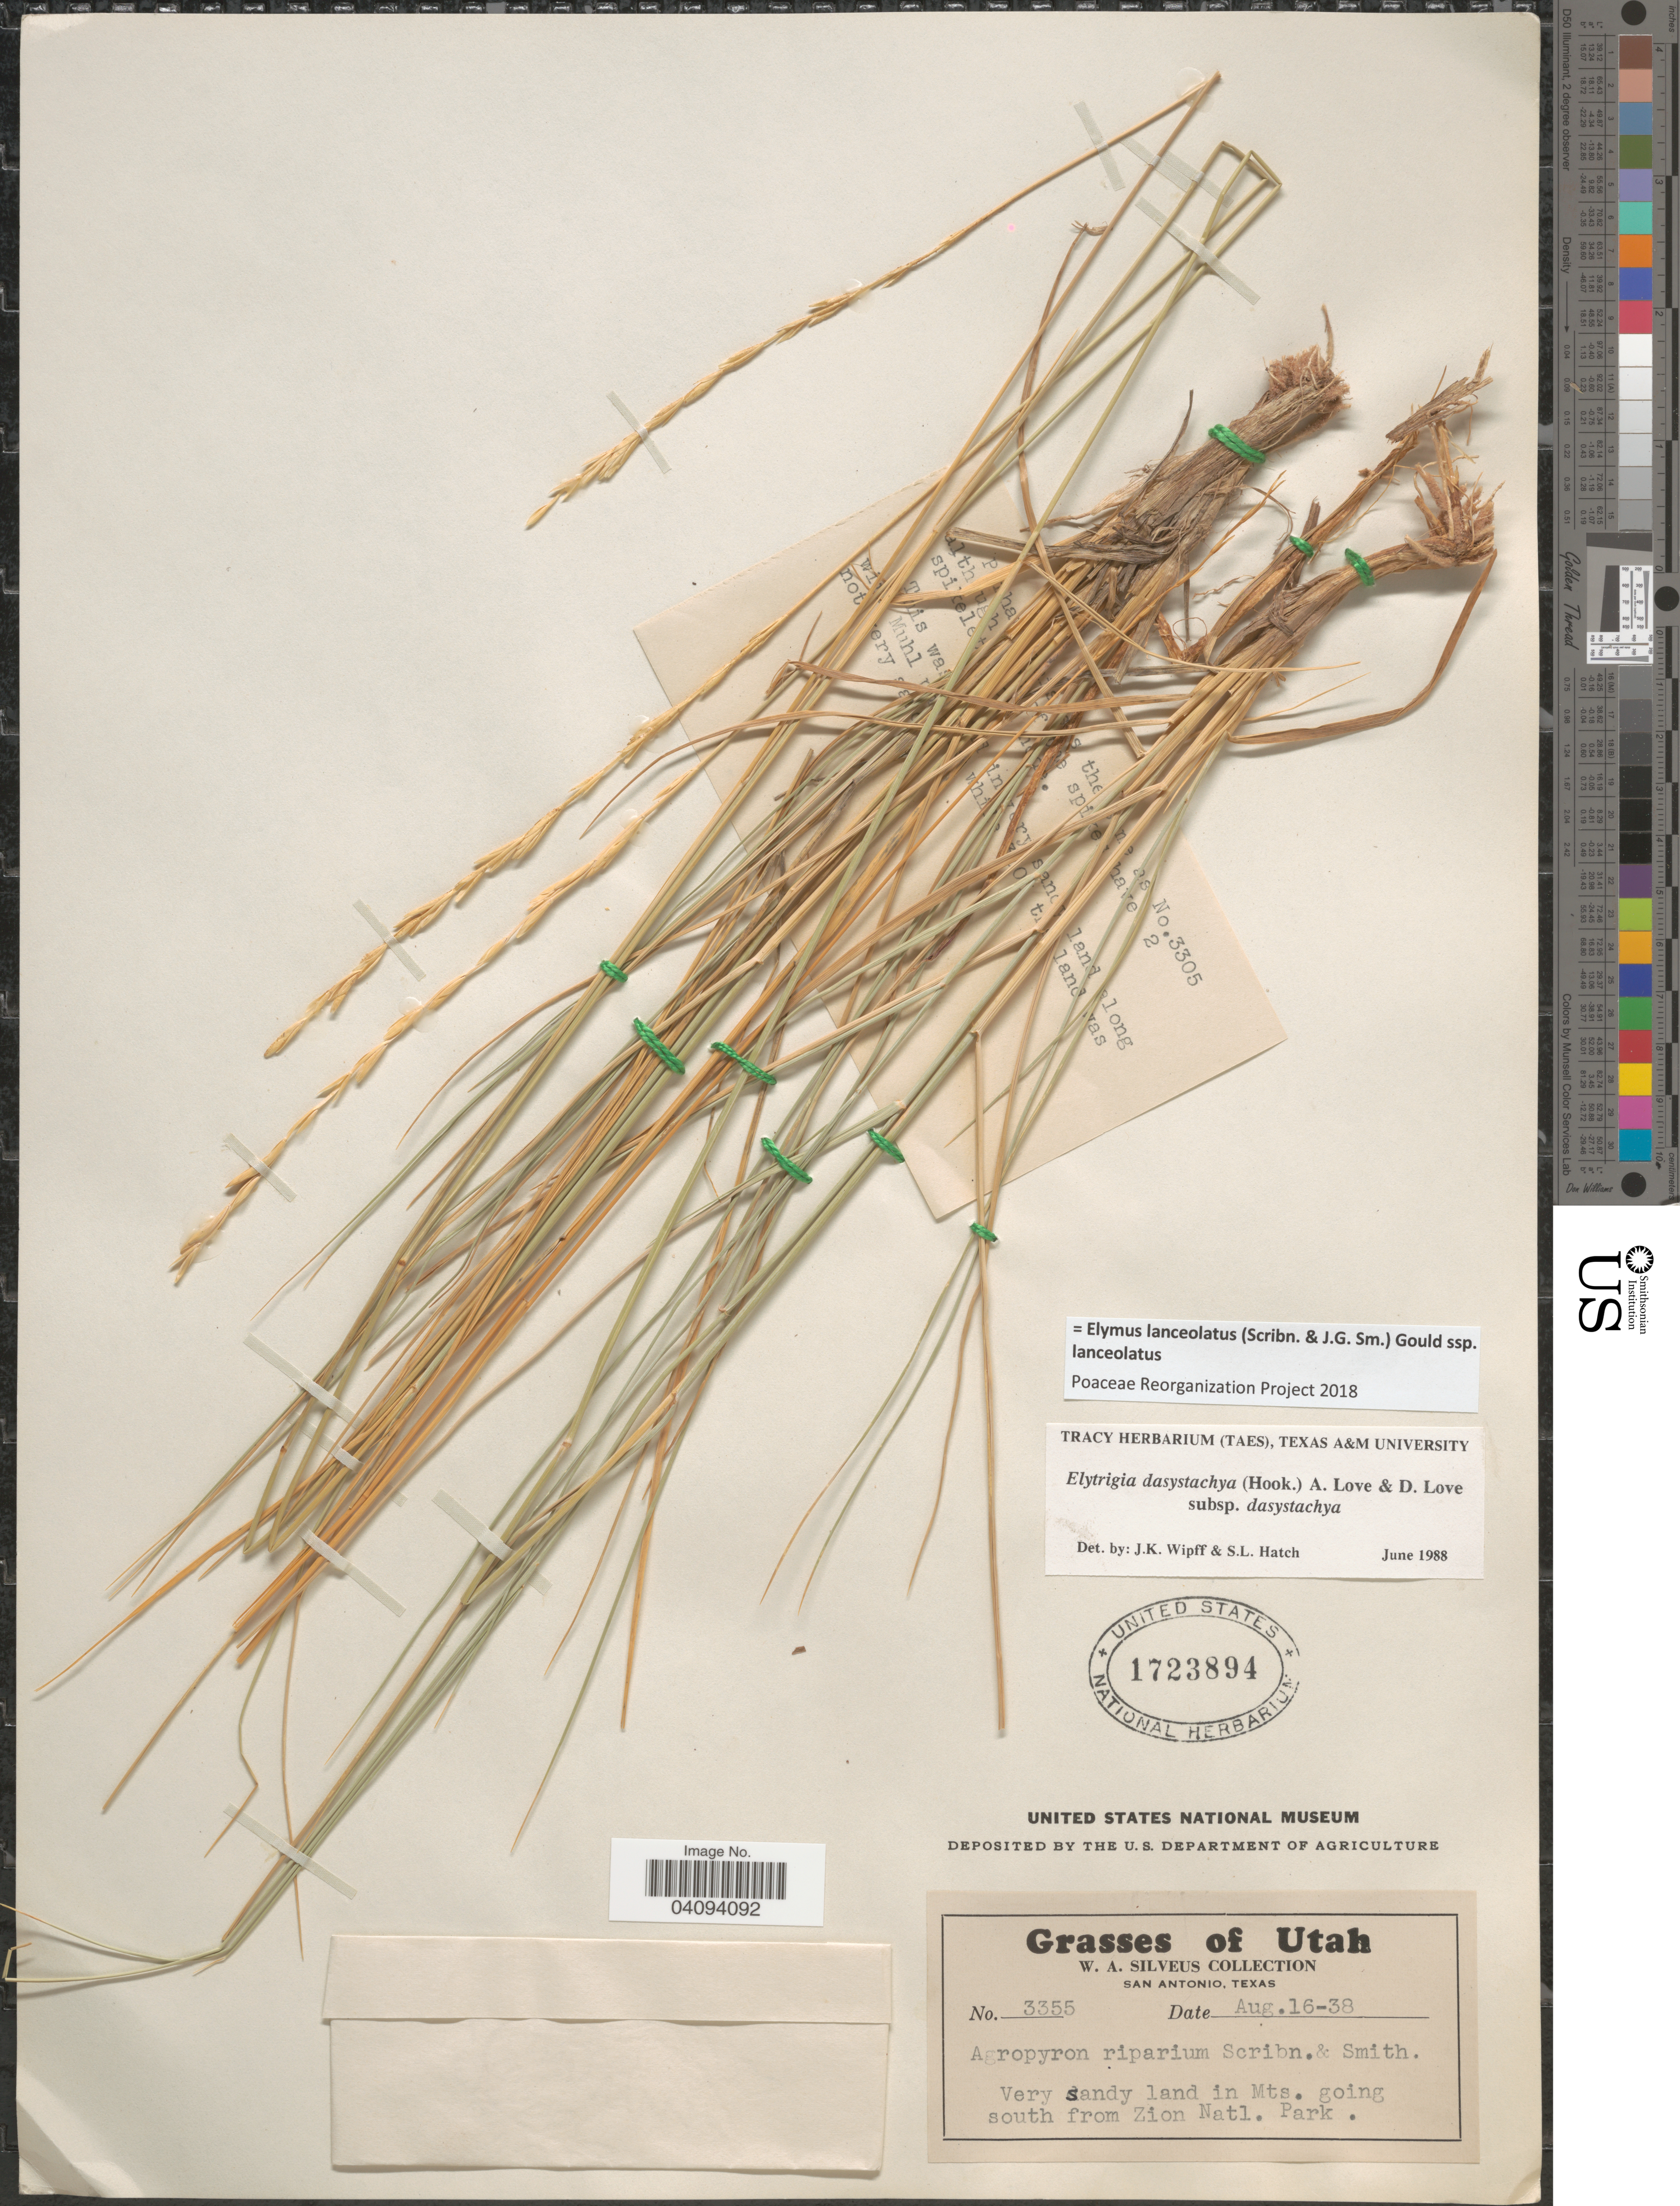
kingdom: Plantae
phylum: Tracheophyta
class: Liliopsida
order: Poales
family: Poaceae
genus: Elymus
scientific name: Elymus lanceolatus subsp. lanceolatus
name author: (Scribn. & J.G. Sm.) Gould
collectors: W. Silveus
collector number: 3355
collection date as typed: Transcribed d/m/y: 16/8/38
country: United States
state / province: Utah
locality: Very sandy land in Mts. going south from Zion Natl. Park.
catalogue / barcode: US 1723894